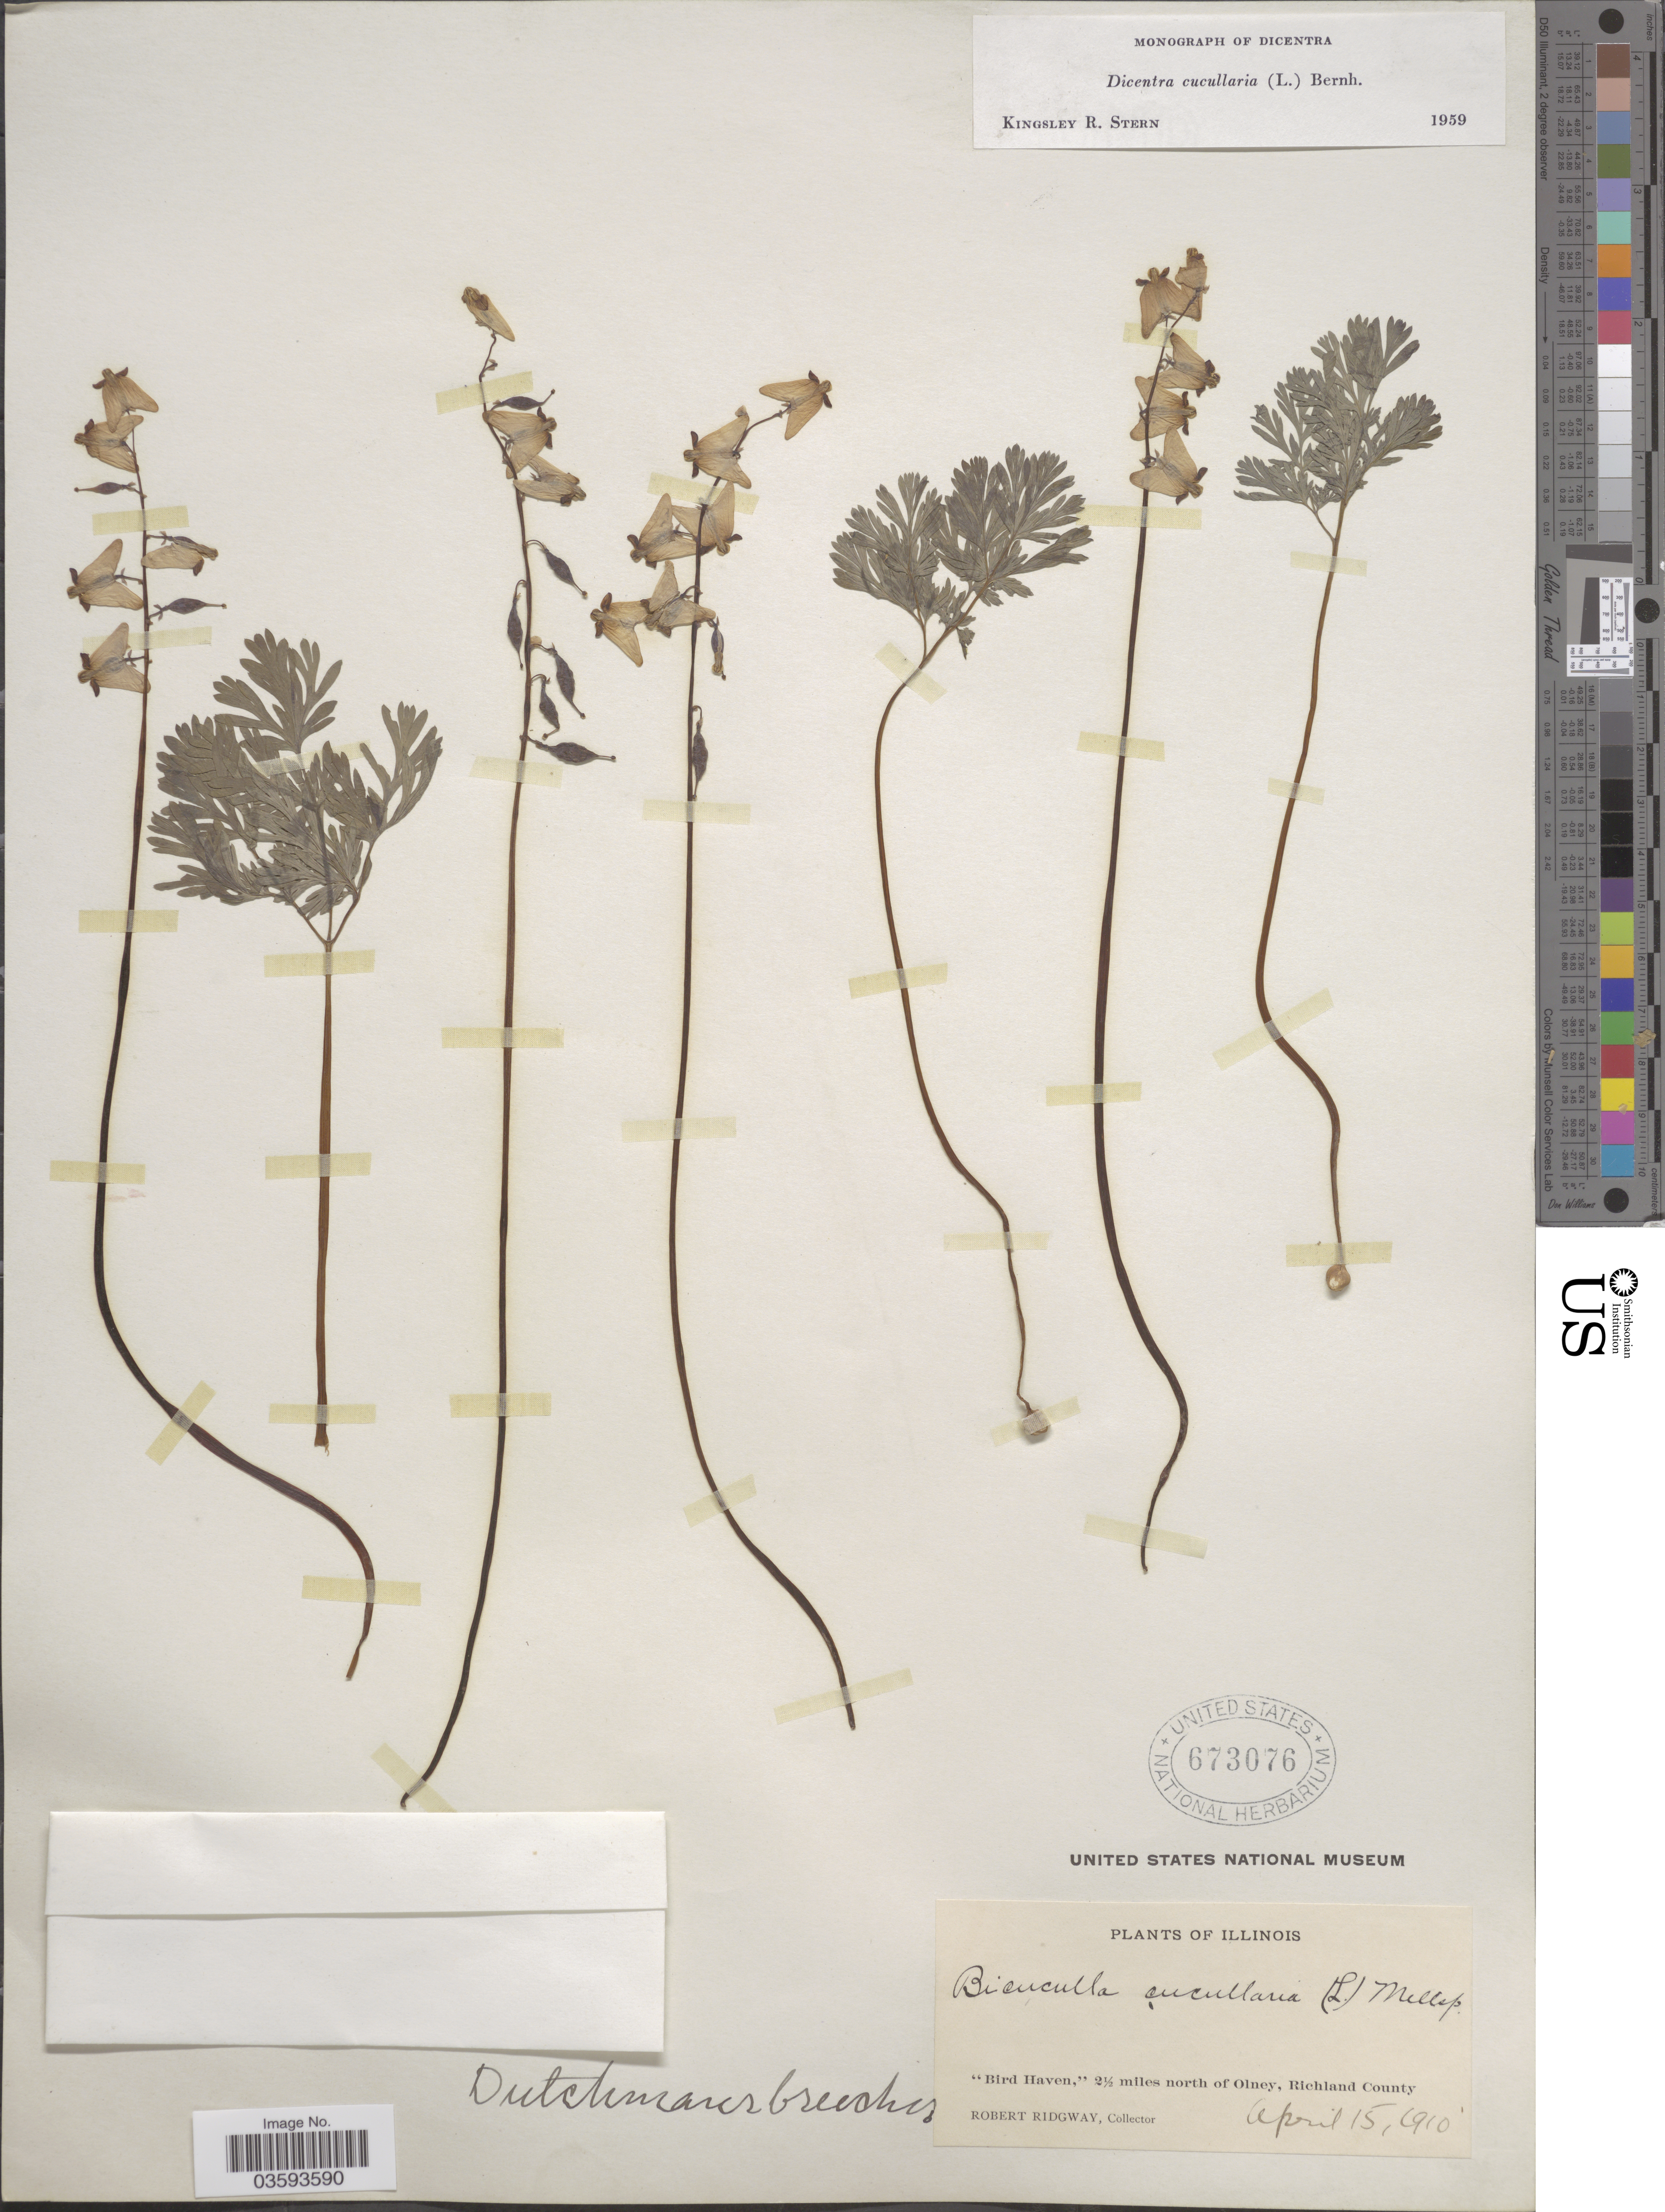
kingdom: Plantae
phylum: Tracheophyta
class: Magnoliopsida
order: Ranunculales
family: Papaveraceae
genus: Dicentra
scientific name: Dicentra cucullaria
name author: (L.) Bernh.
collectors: R. Ridgway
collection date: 1910-04-15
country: United States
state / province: Illinois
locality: Bird Haven,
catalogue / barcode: US 673076